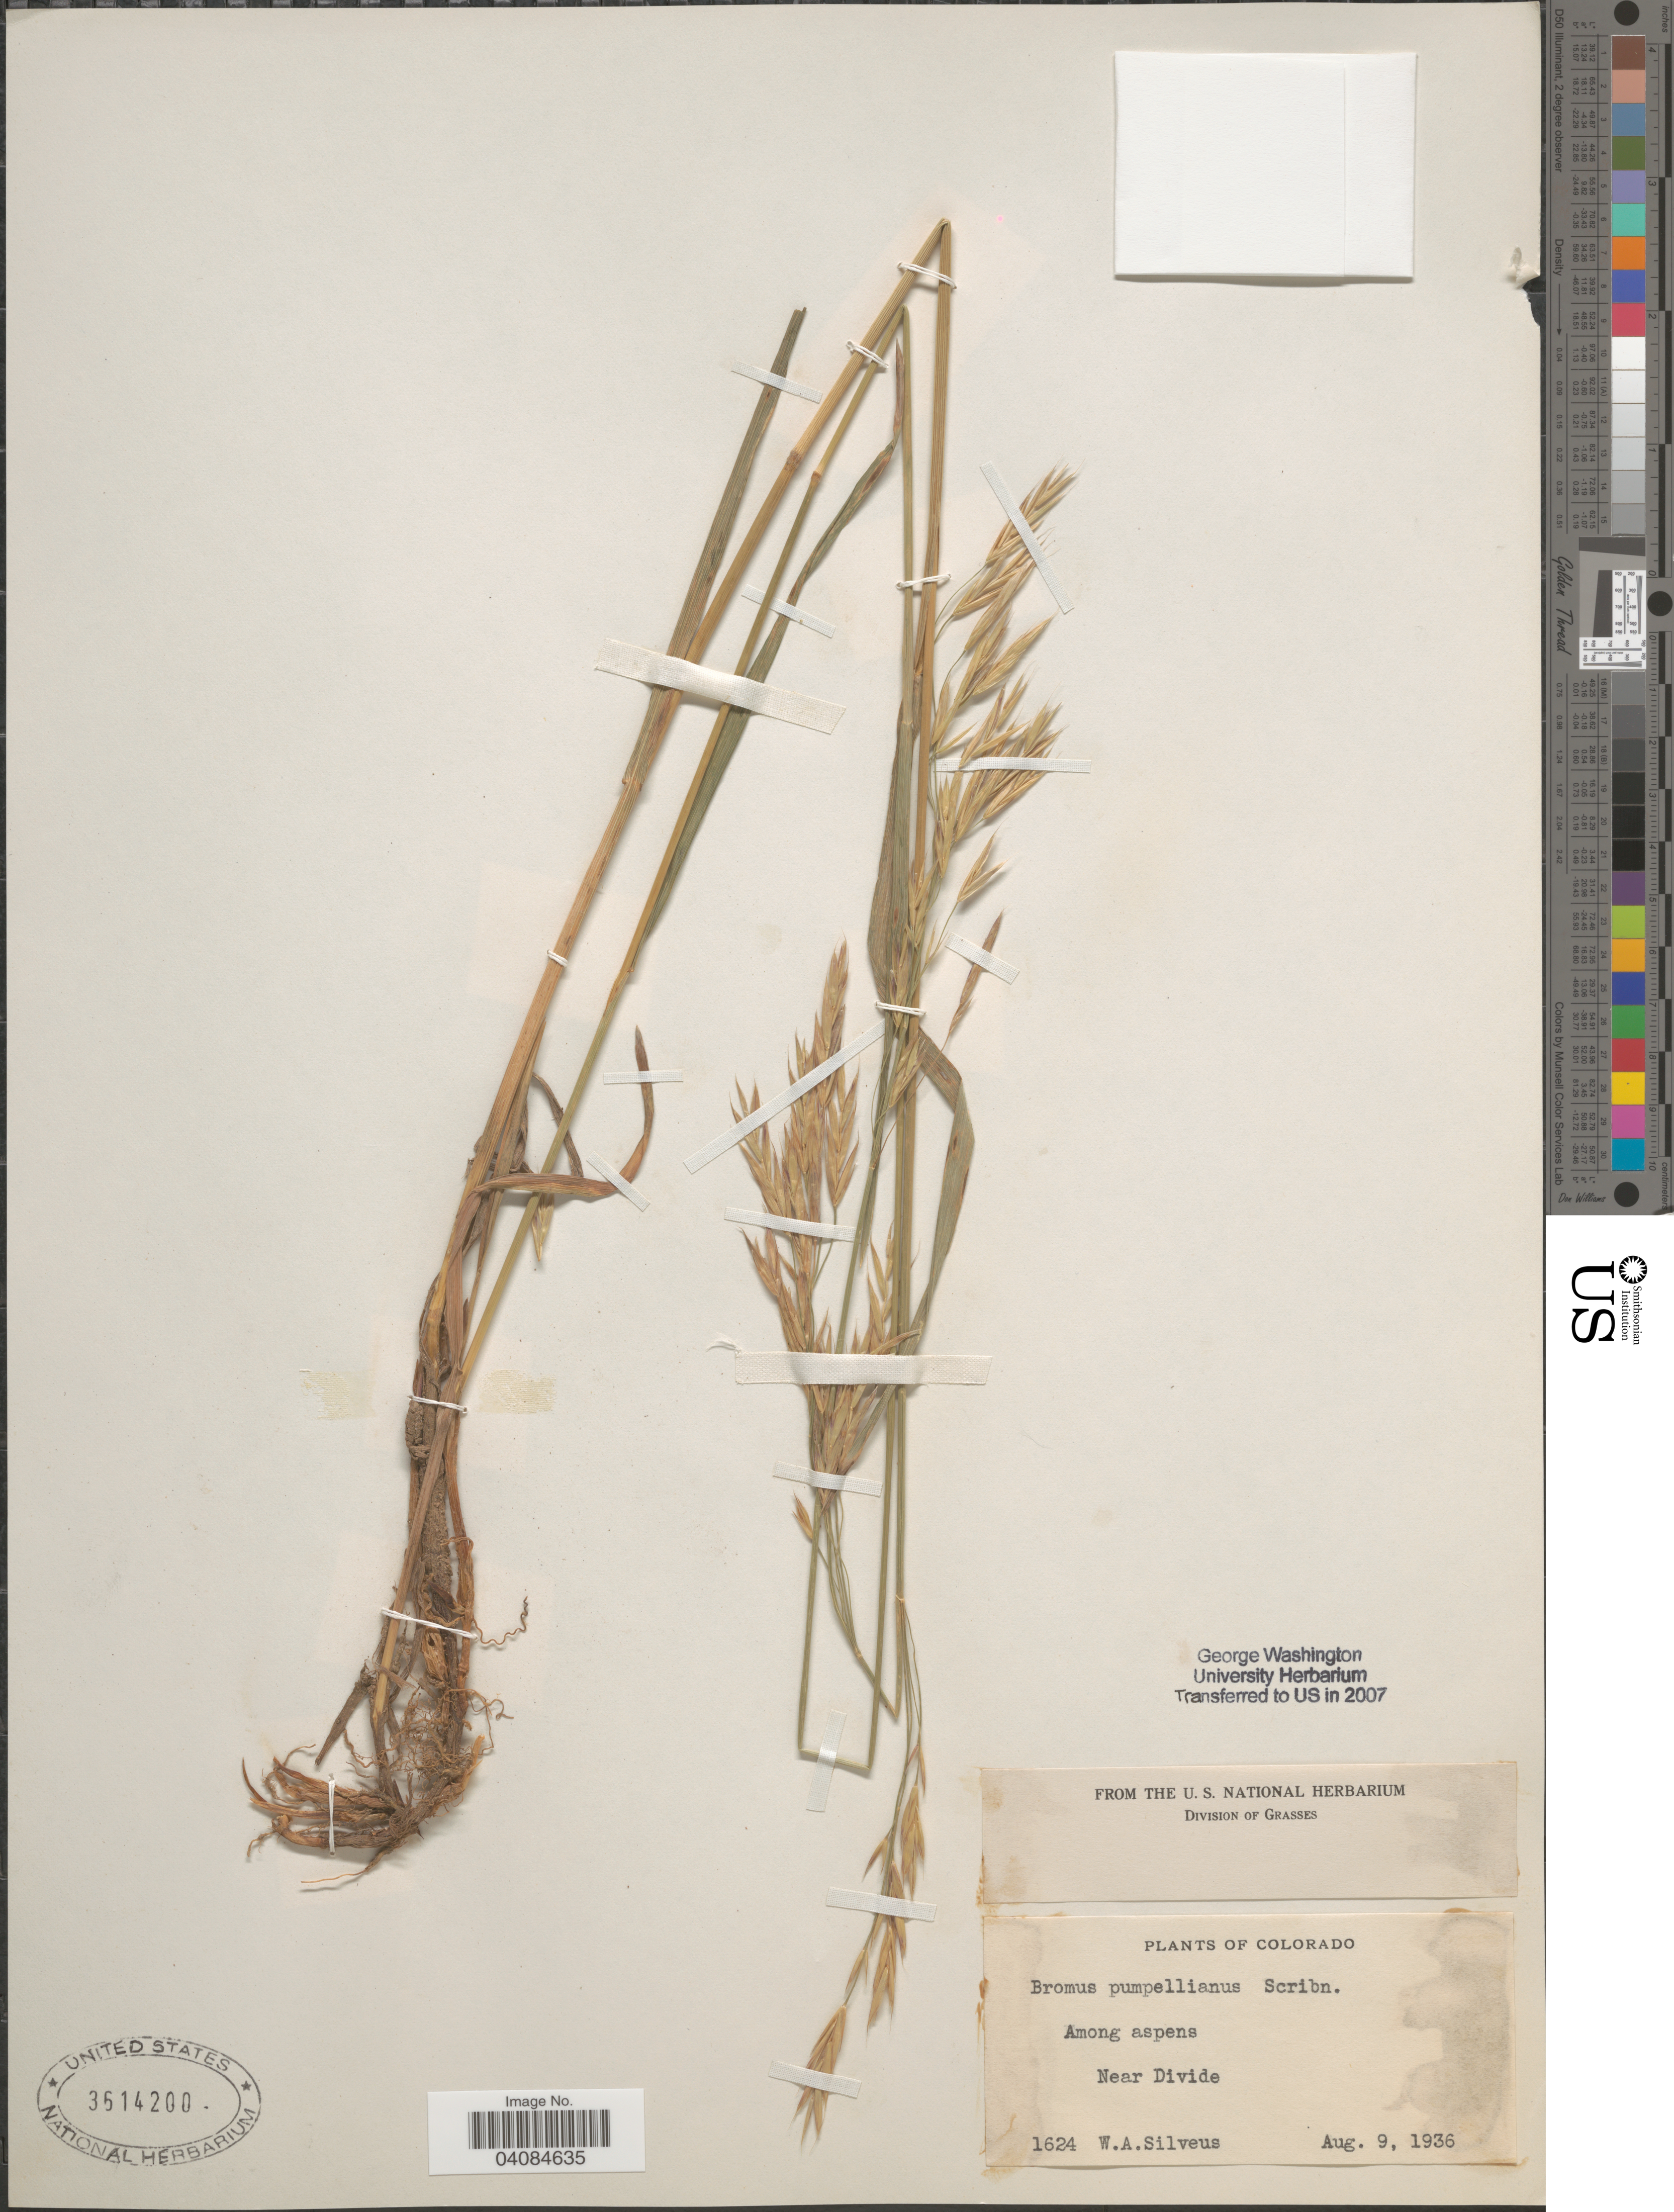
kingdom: Plantae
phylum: Tracheophyta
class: Liliopsida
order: Poales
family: Poaceae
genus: Bromus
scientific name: Bromus pumpellianus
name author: Scribn.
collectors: W. Silveus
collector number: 1624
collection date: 1936-08-09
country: United States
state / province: Colorado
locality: Near Divide.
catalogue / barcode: US 3614200